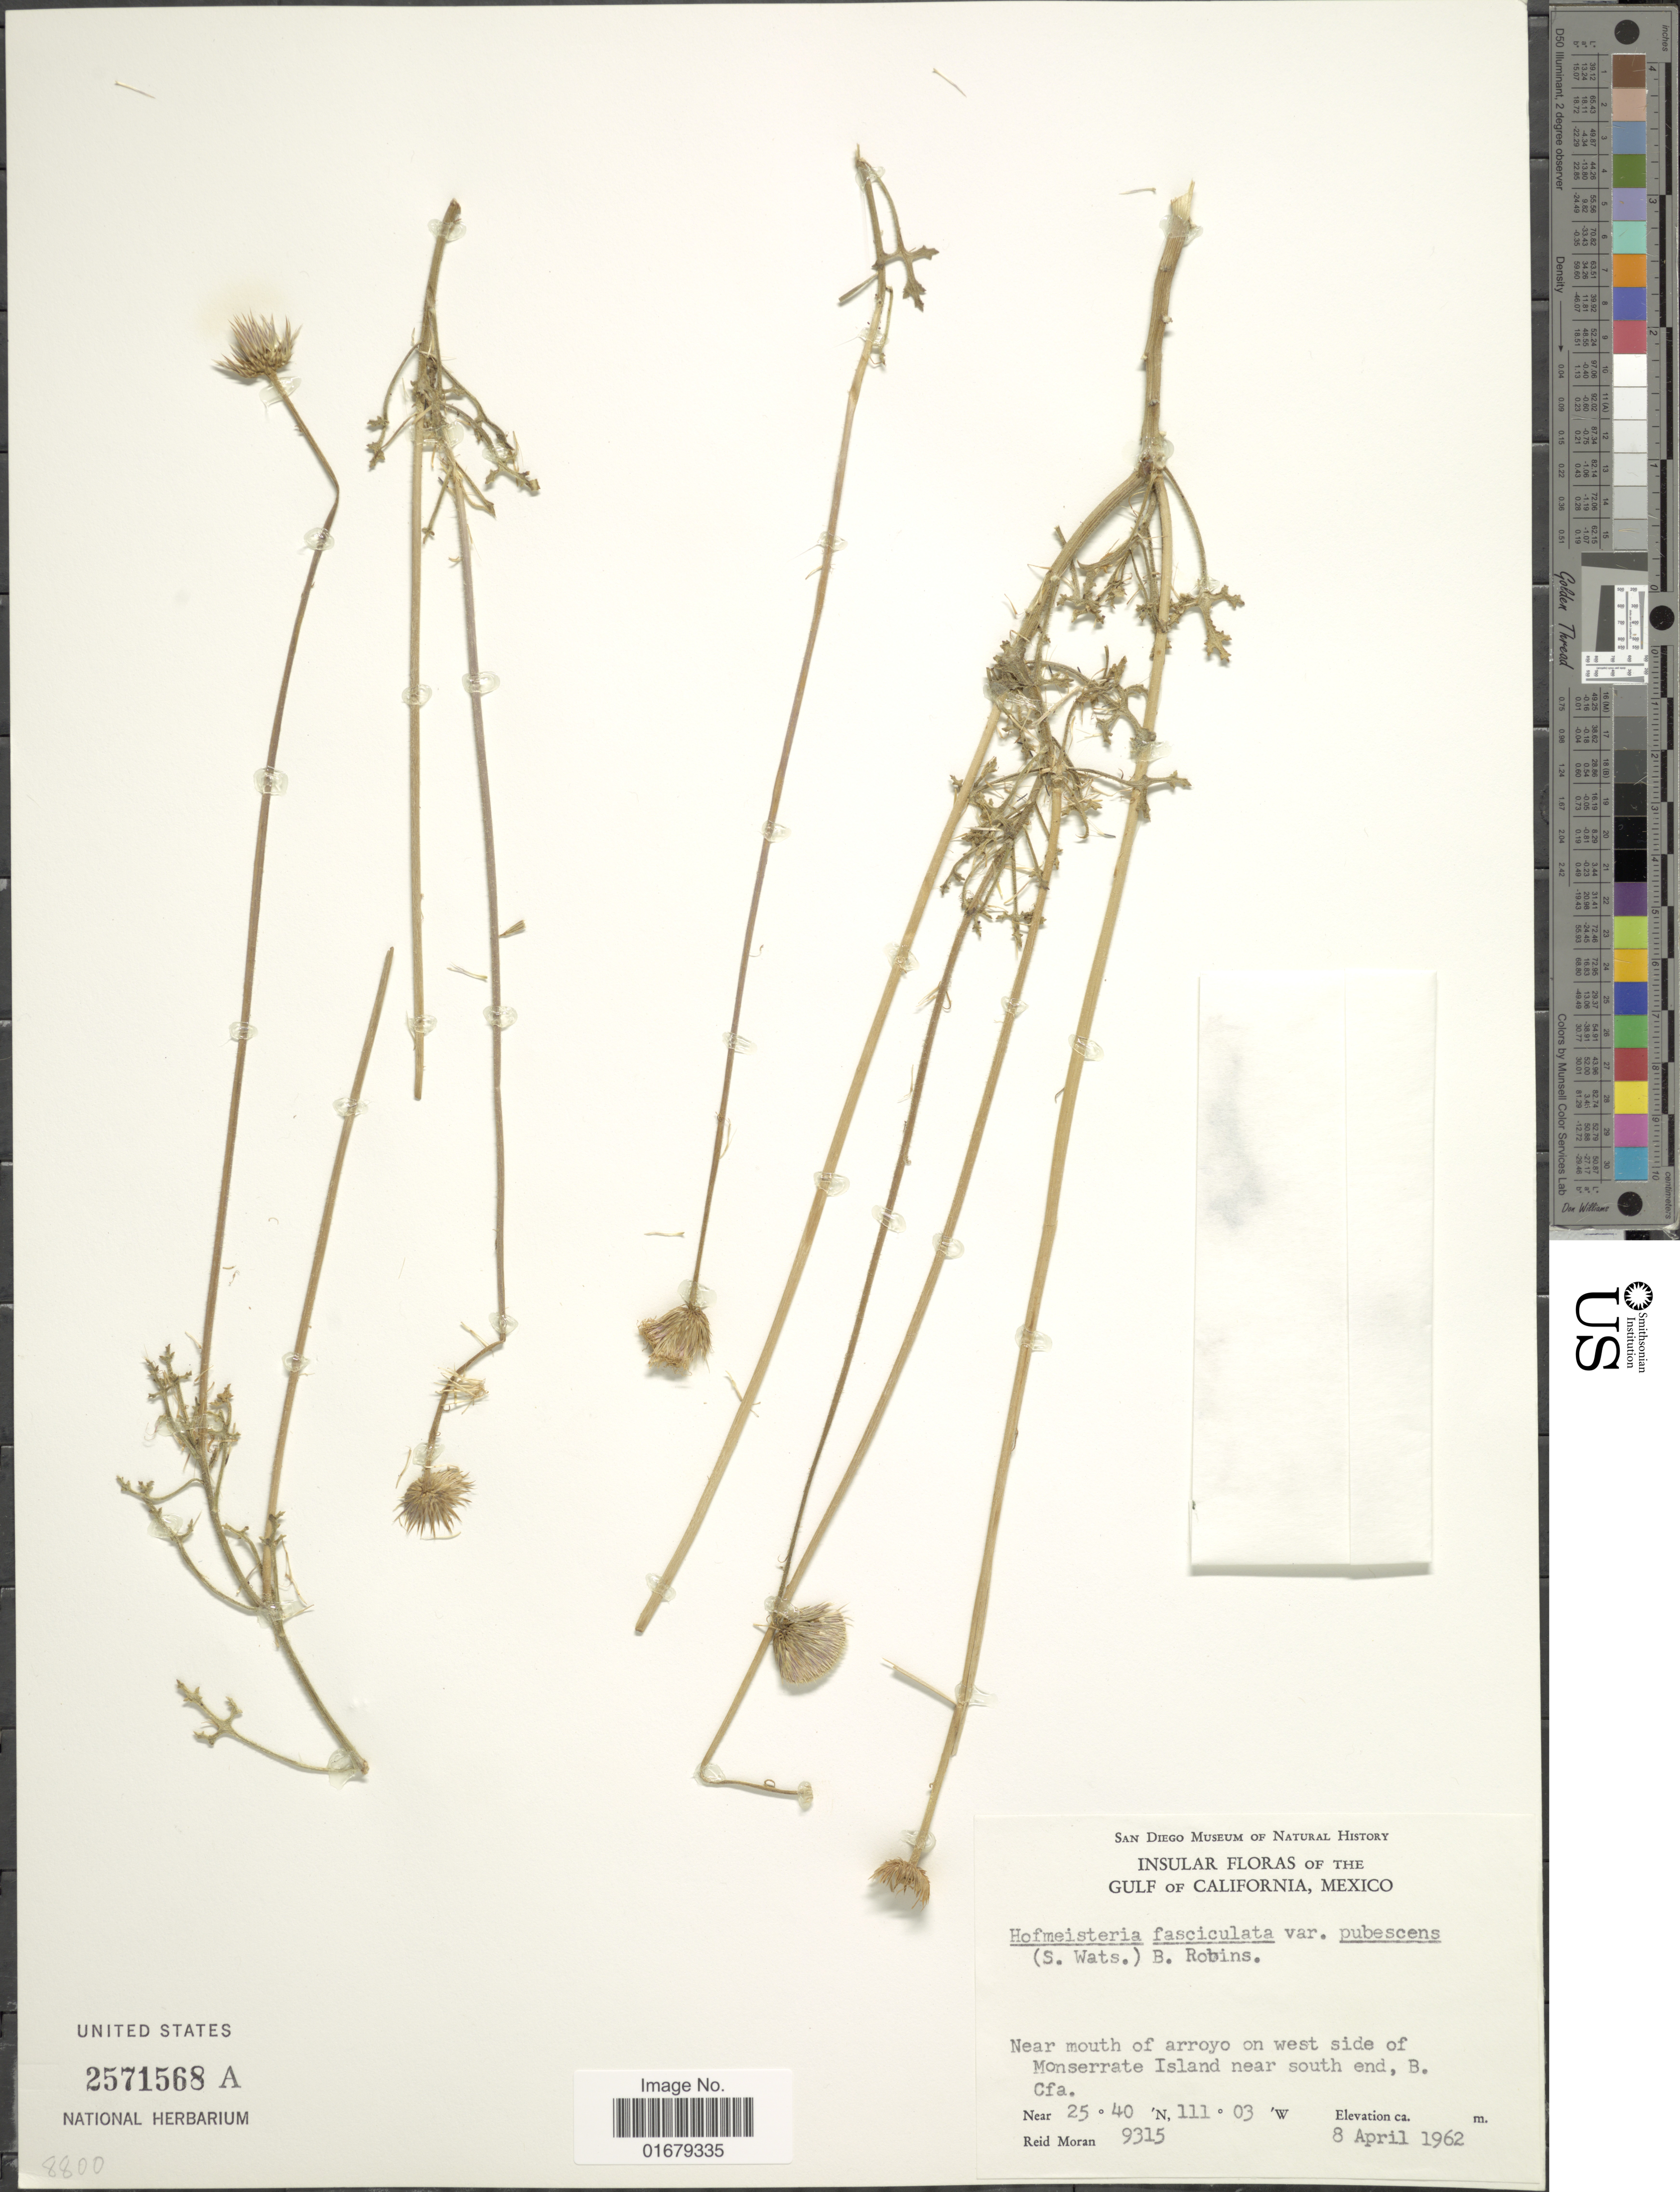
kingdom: Plantae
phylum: Tracheophyta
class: Magnoliopsida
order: Asterales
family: Asteraceae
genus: Hofmeisteria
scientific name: Hofmeisteria fasciculata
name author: (Benth.) Walp.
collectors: R. Moran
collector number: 9315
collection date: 1962-04-08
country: Mexico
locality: The Gulf of California, Near mounth of arroyo on west side of Monserrate Island near south end.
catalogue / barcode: US 2571568A